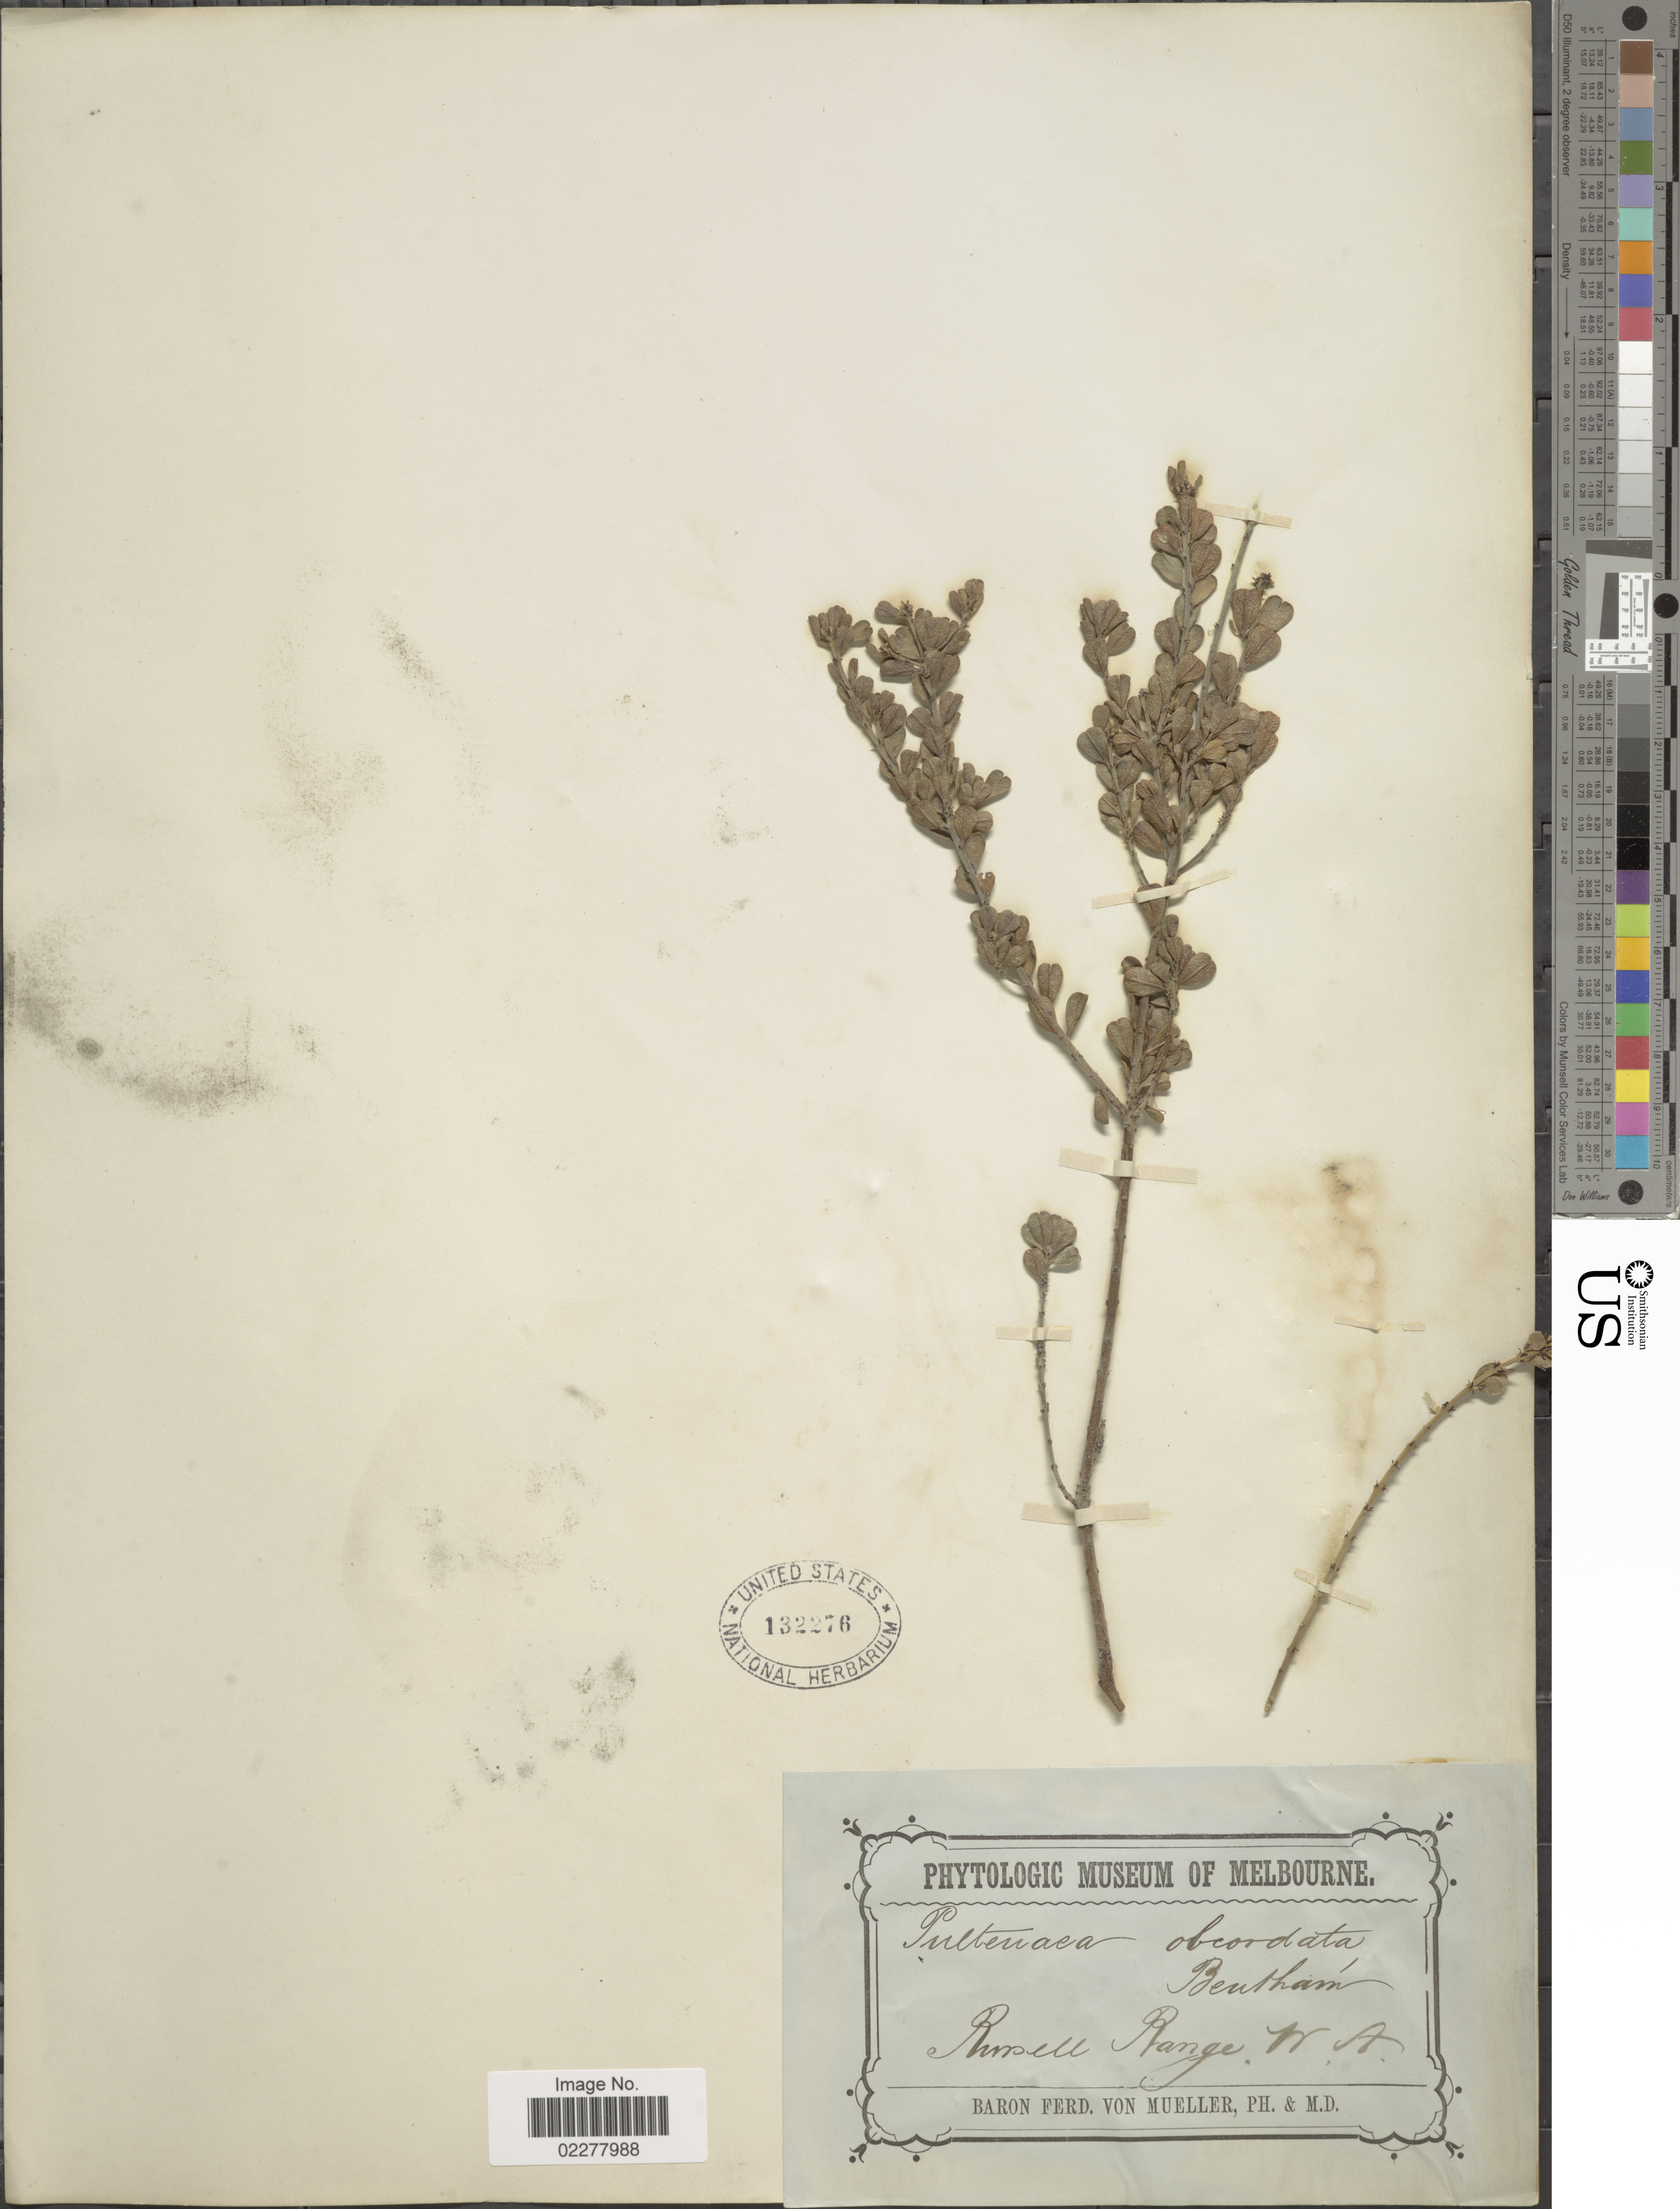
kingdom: Plantae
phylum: Tracheophyta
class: Magnoliopsida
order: Fabales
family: Fabaceae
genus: Pultenaea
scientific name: Pultenaea obcordata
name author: Andrews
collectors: F. von Mueller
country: Australia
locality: Russel Range, W. A.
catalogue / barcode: US 132276